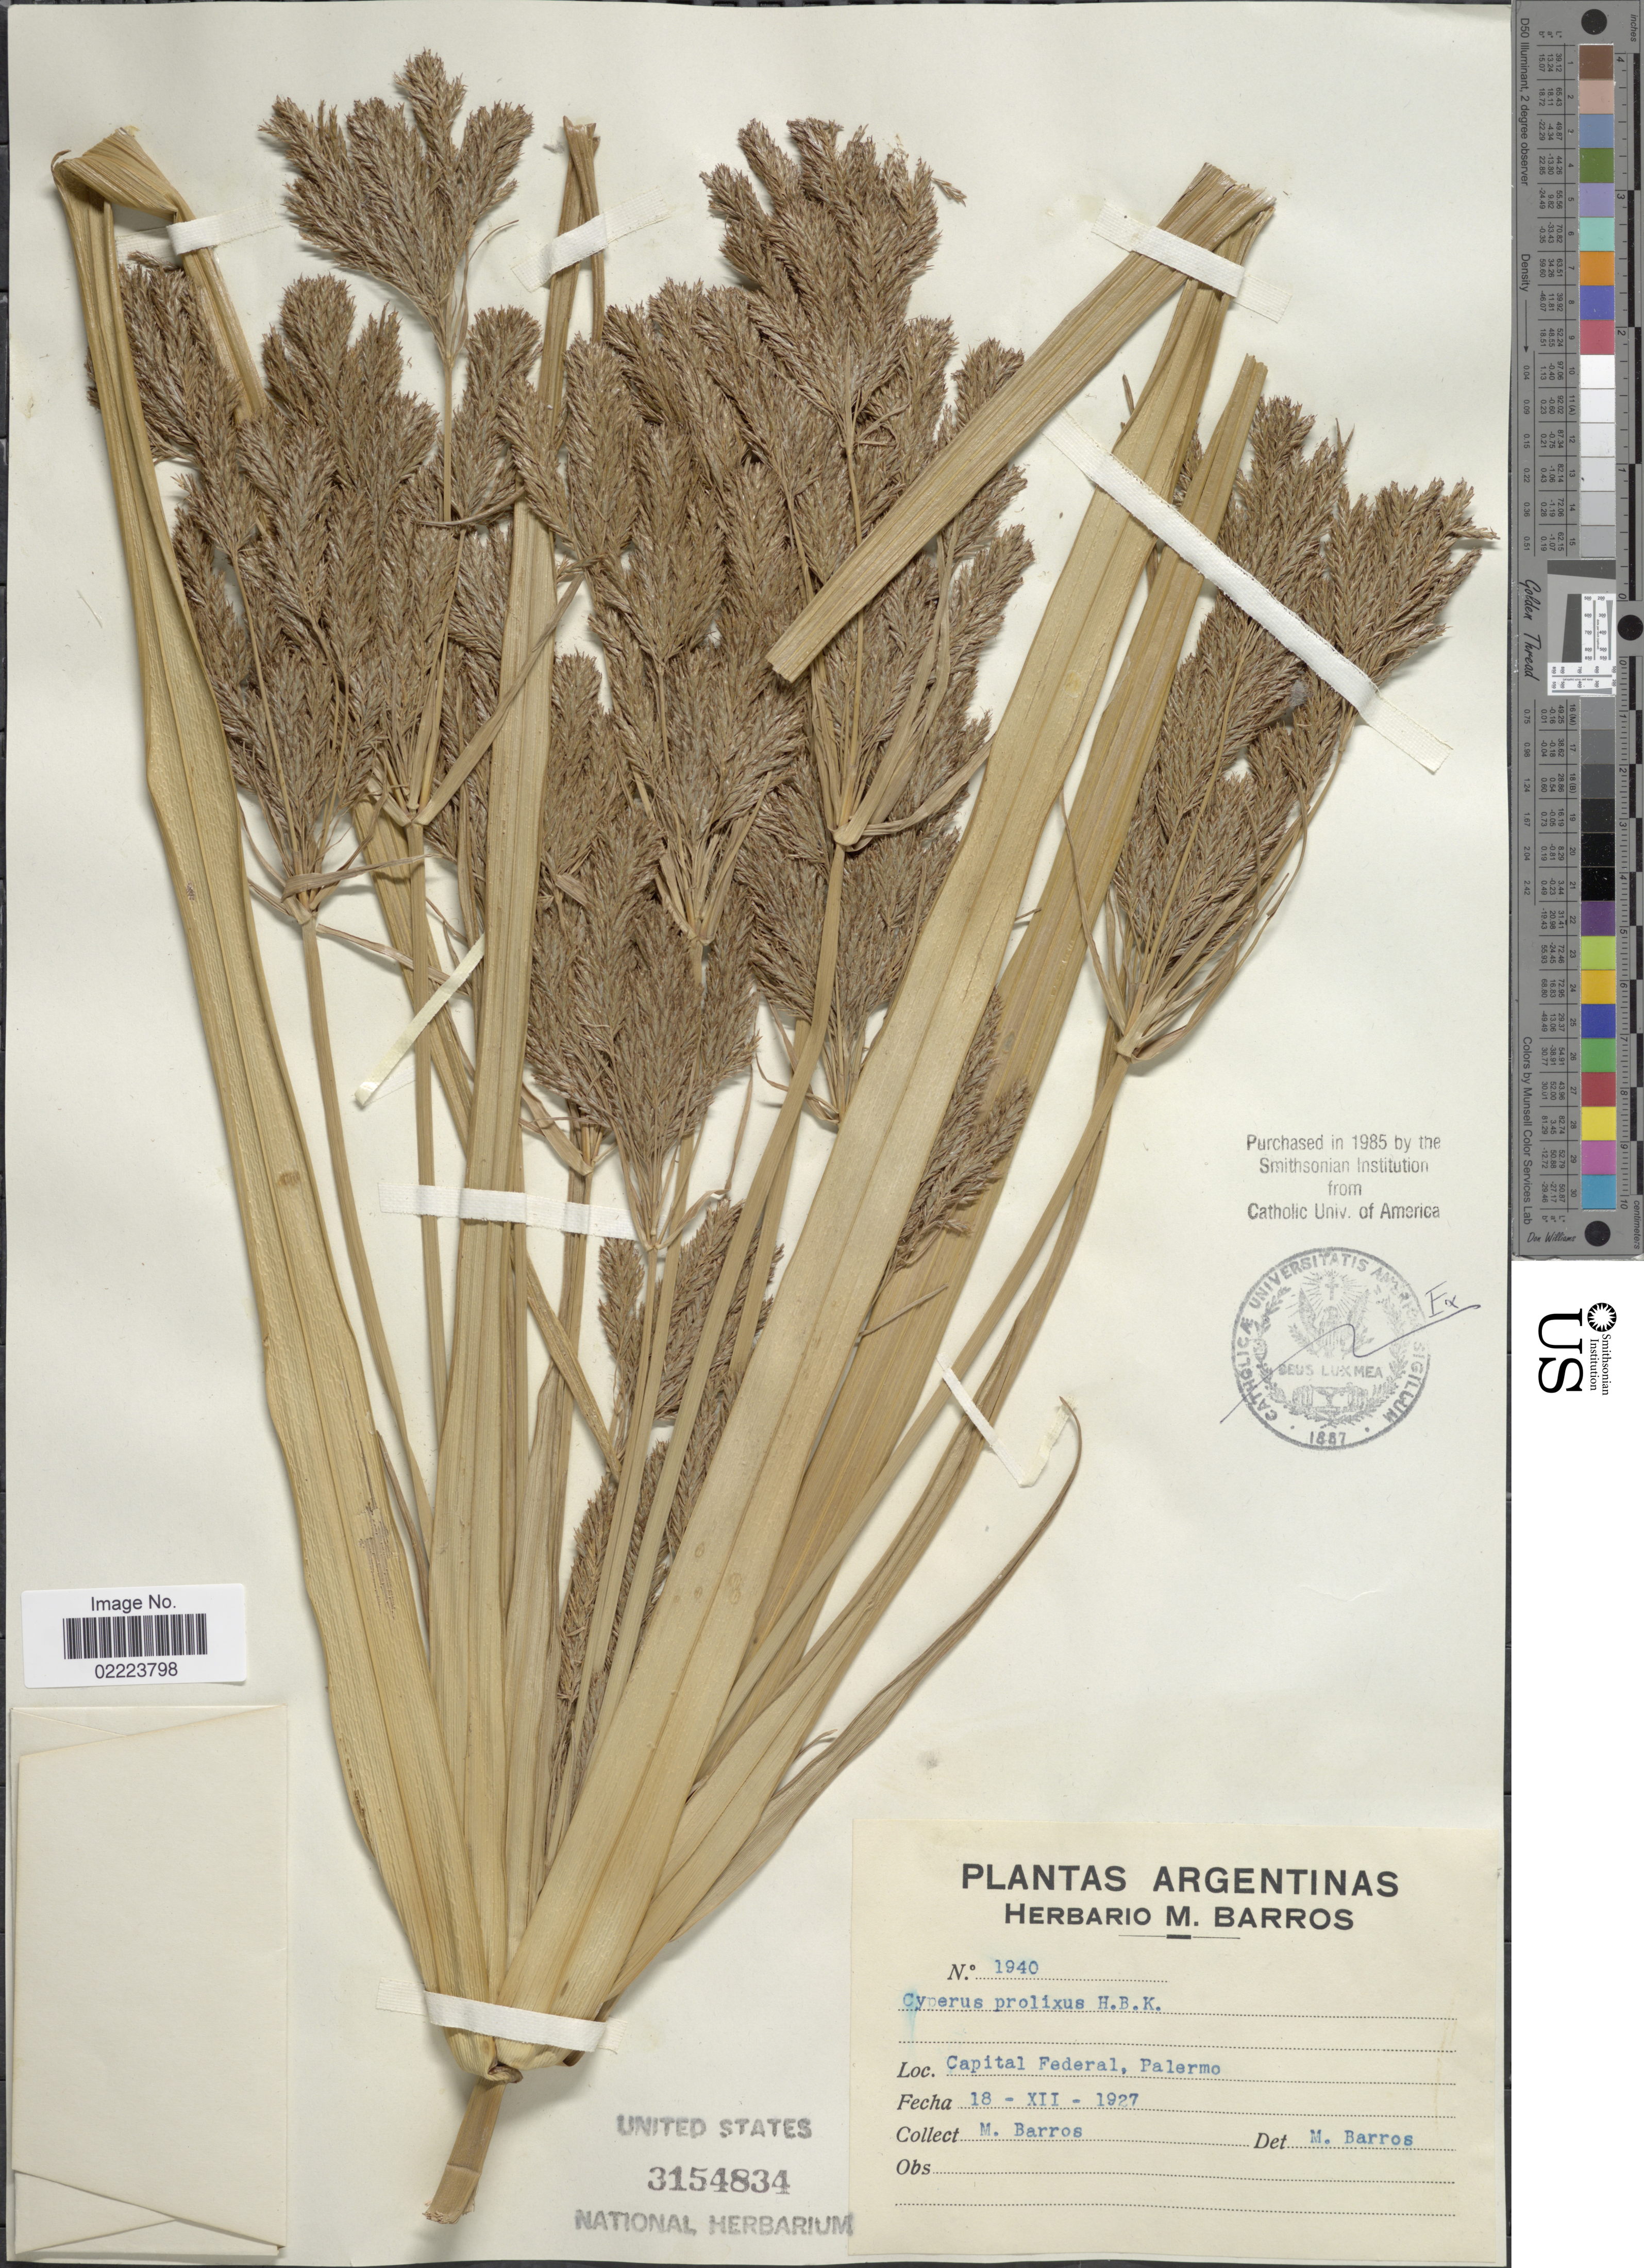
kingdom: Plantae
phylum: Tracheophyta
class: Liliopsida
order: Poales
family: Cyperaceae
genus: Cyperus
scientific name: Cyperus prolixus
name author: Kunth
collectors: M. Barros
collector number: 1940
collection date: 1927-12-18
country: Venezuela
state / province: Distrito Federal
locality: Palermo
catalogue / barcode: US 3154834